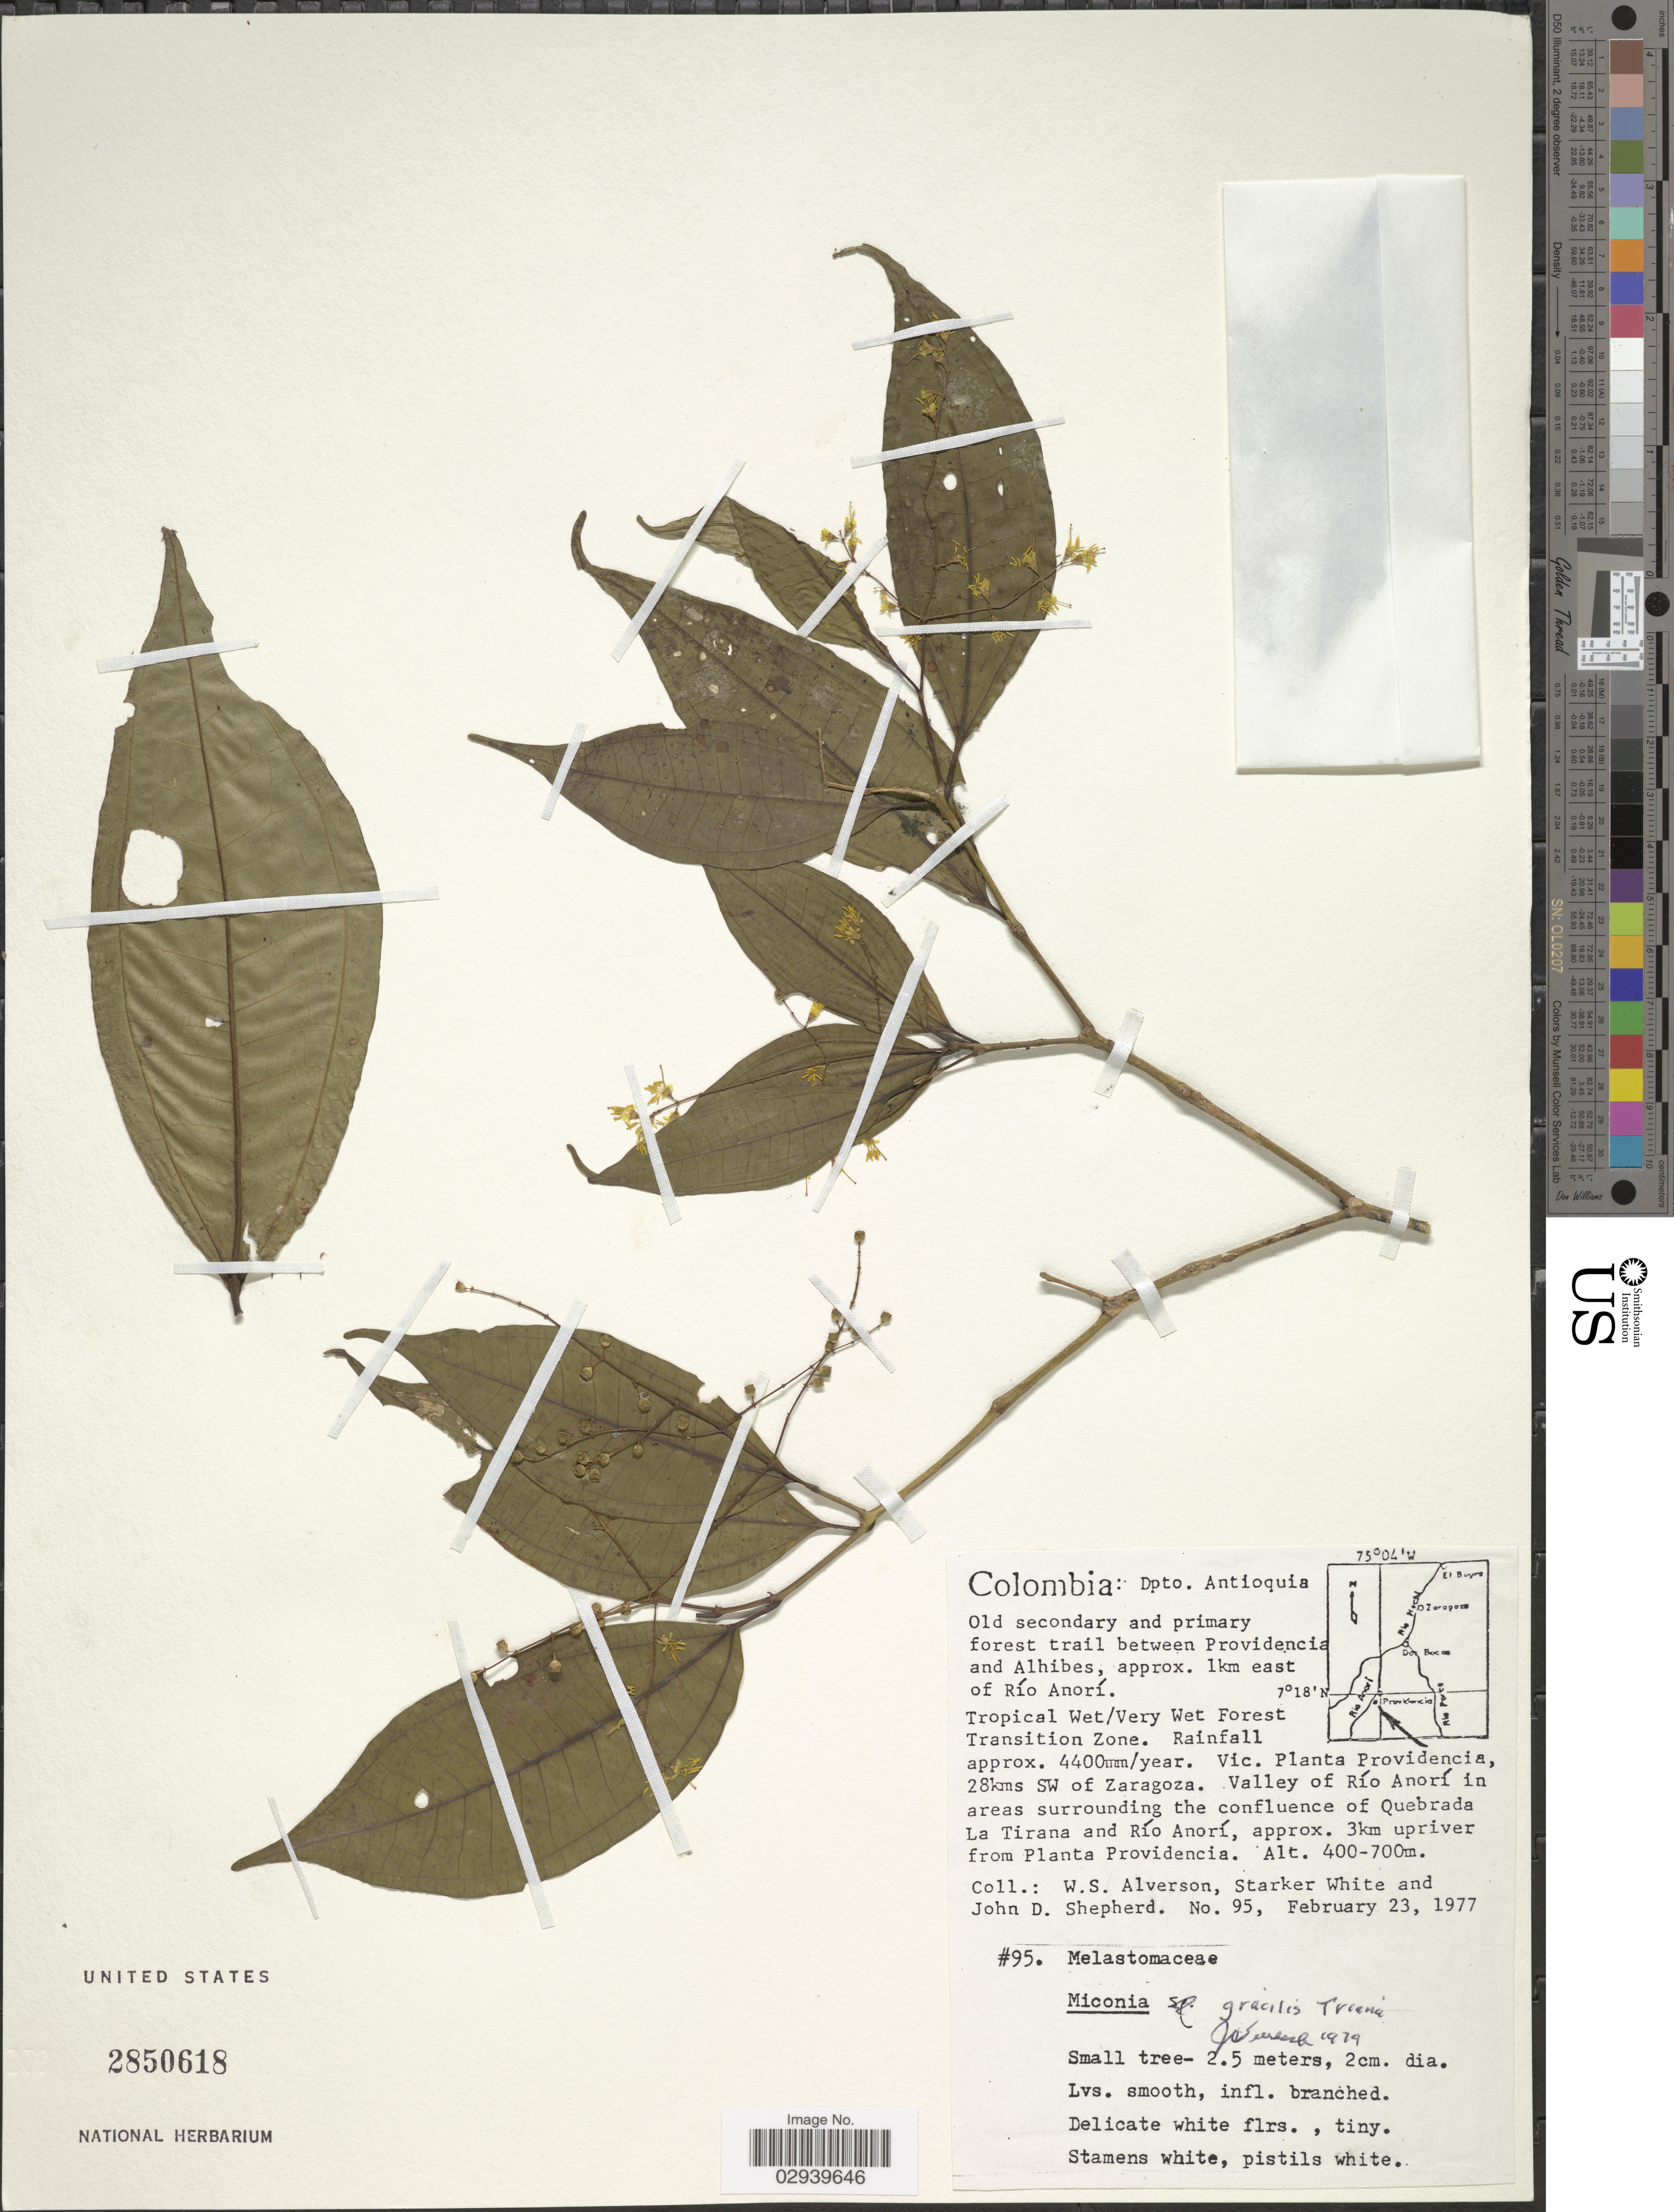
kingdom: Plantae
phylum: Tracheophyta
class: Magnoliopsida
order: Myrtales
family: Melastomataceae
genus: Miconia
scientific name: Miconia gracilis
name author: Triana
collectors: W. S. Alverson, S. White & J. D. Shepherd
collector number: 95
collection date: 1977-02-23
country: Colombia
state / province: Antioquia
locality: Dpto. Antioquia, Old secondary and primary forest trail between Providencia and Alhibes, approx. 1km east of Río Anorí. Tropical Wet/Very Wet Forest Transition Zone. Vic. Planta Providencia, 28kms SW of Zaragoza. Valley of Río Anorí in areas surrounding the confluence of Quebrada La Tirana and Río Anorí, approx. 3km upriver from Planta Providencia.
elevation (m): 400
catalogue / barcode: US 2850618